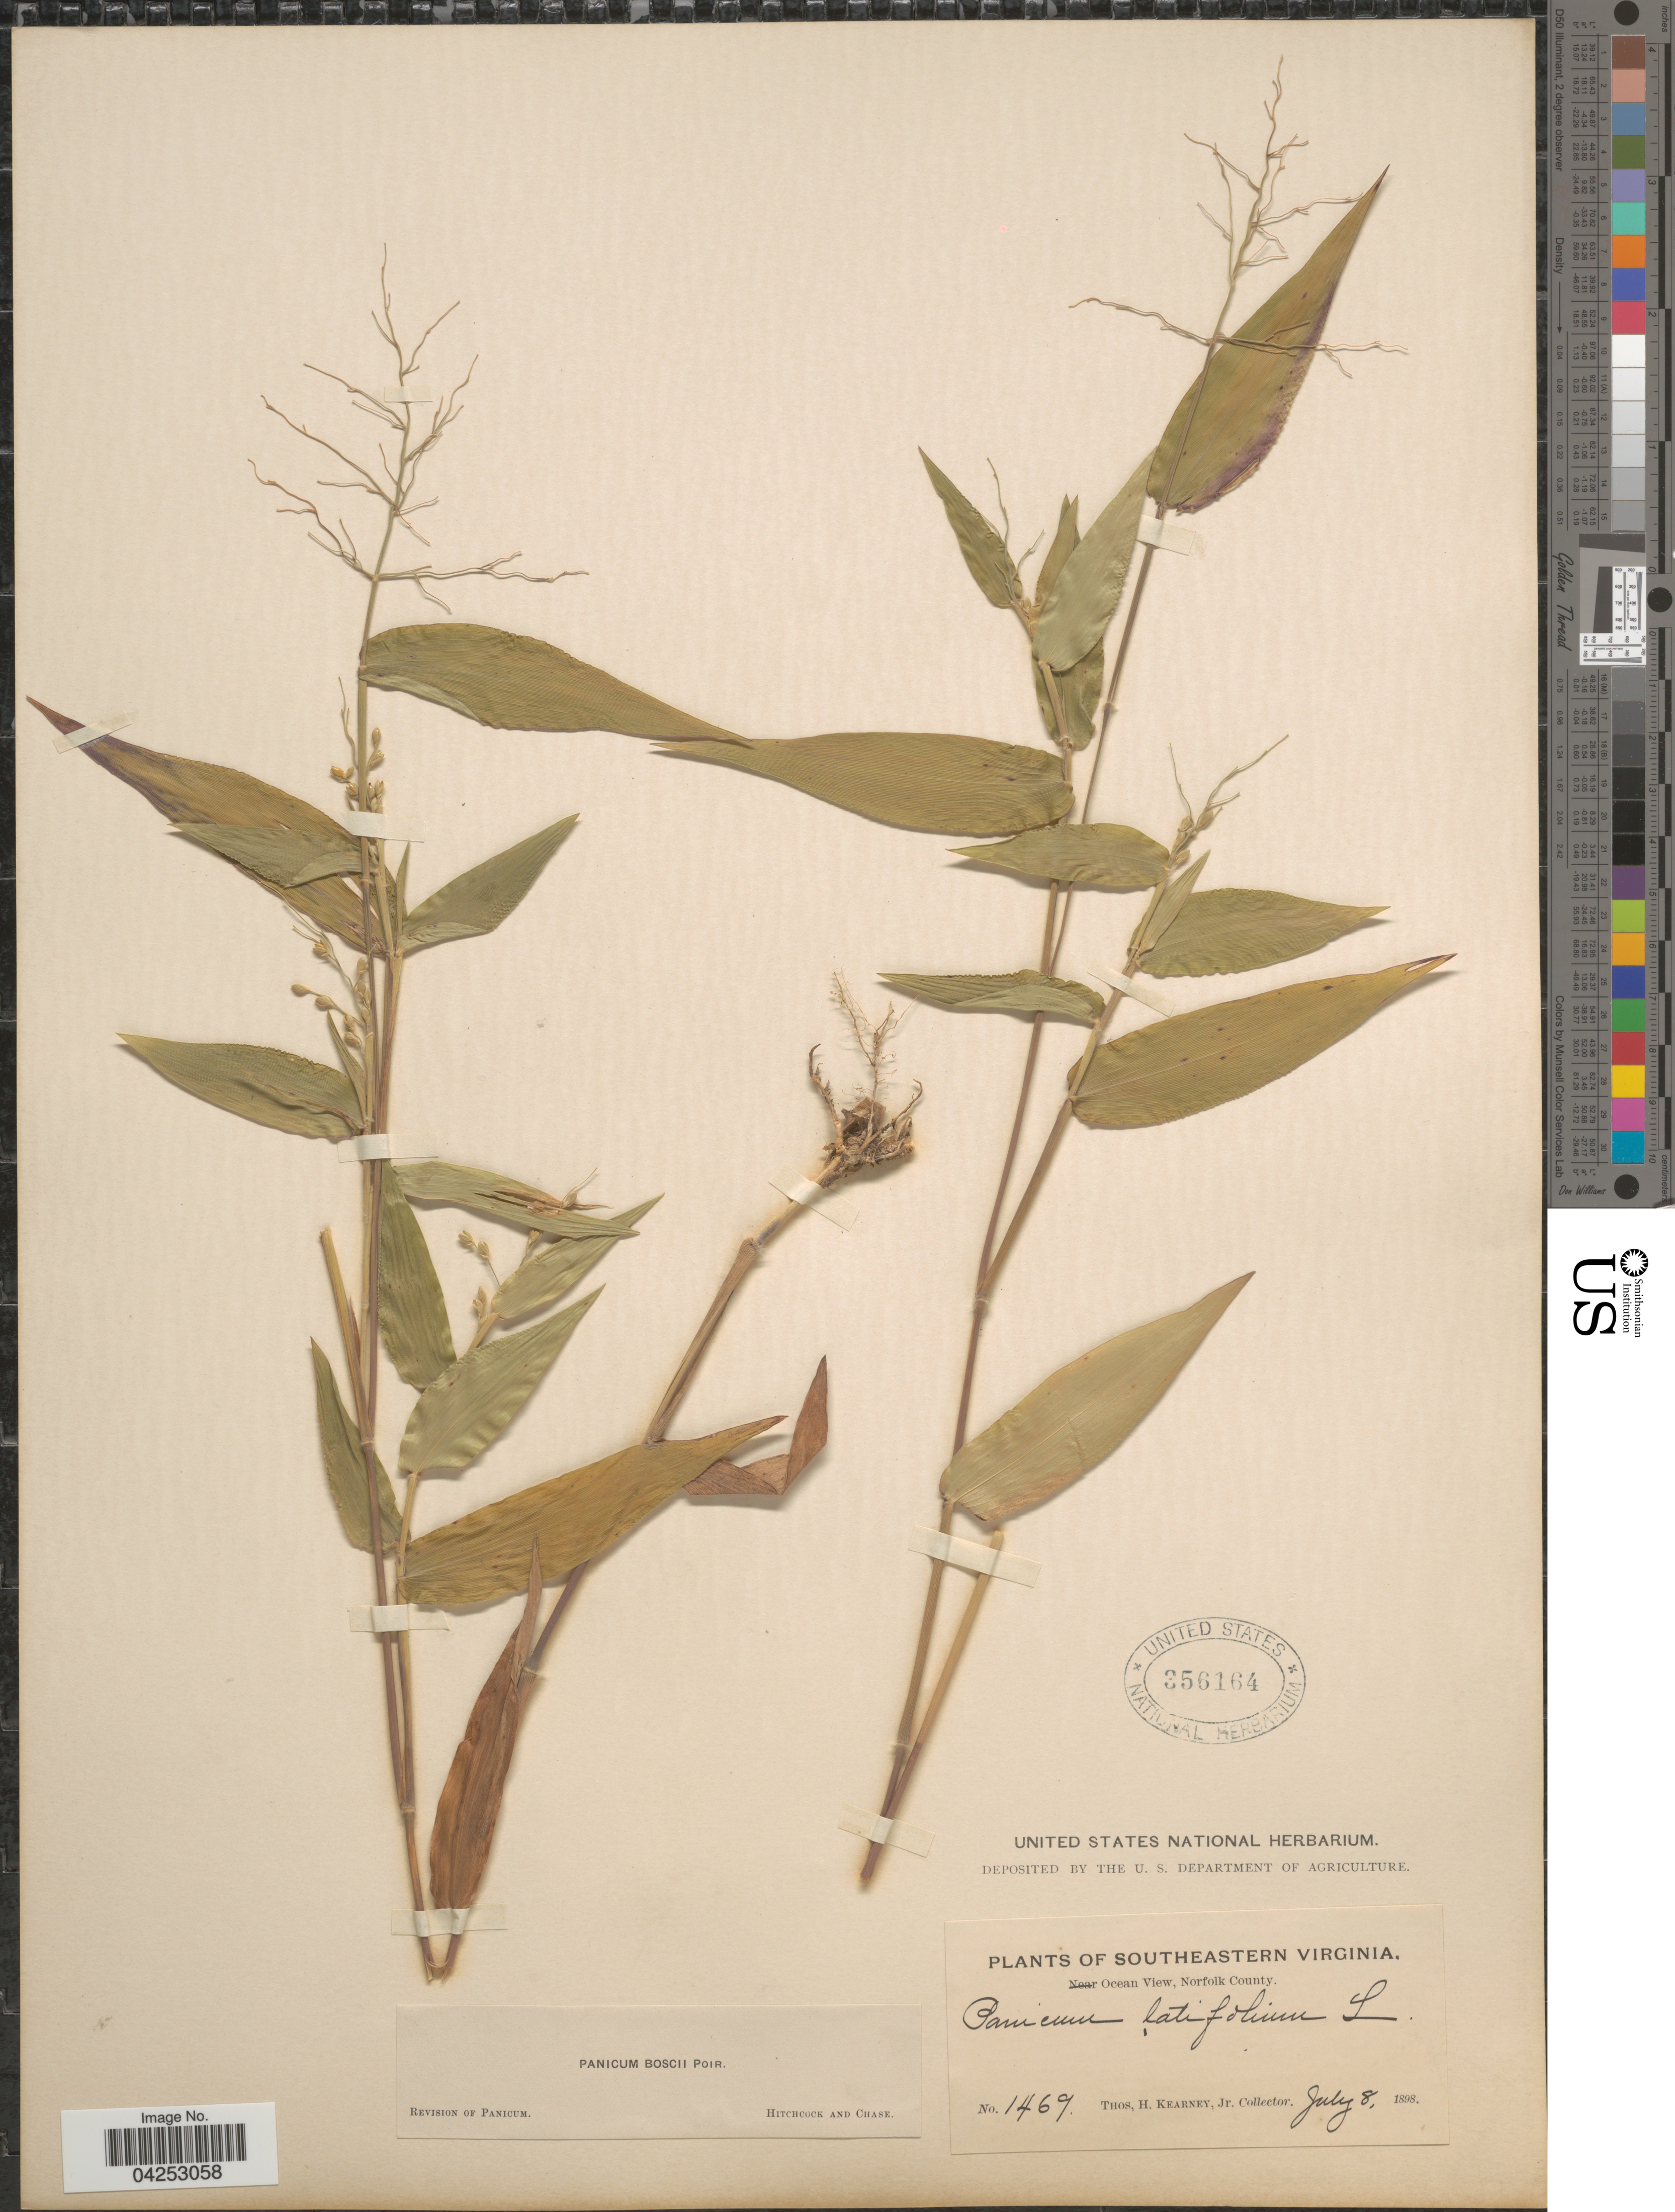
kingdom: Plantae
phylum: Tracheophyta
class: Liliopsida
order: Poales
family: Poaceae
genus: Dichanthelium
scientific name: Dichanthelium boscii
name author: (Poir.) Gould & C.A. Clark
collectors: T. H. Kearney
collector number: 1469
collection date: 1898-07-08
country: United States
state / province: Virginia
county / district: City of Norfolk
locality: Southeastern Virginia. Ocean View, Norfolk County.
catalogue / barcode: US 356164